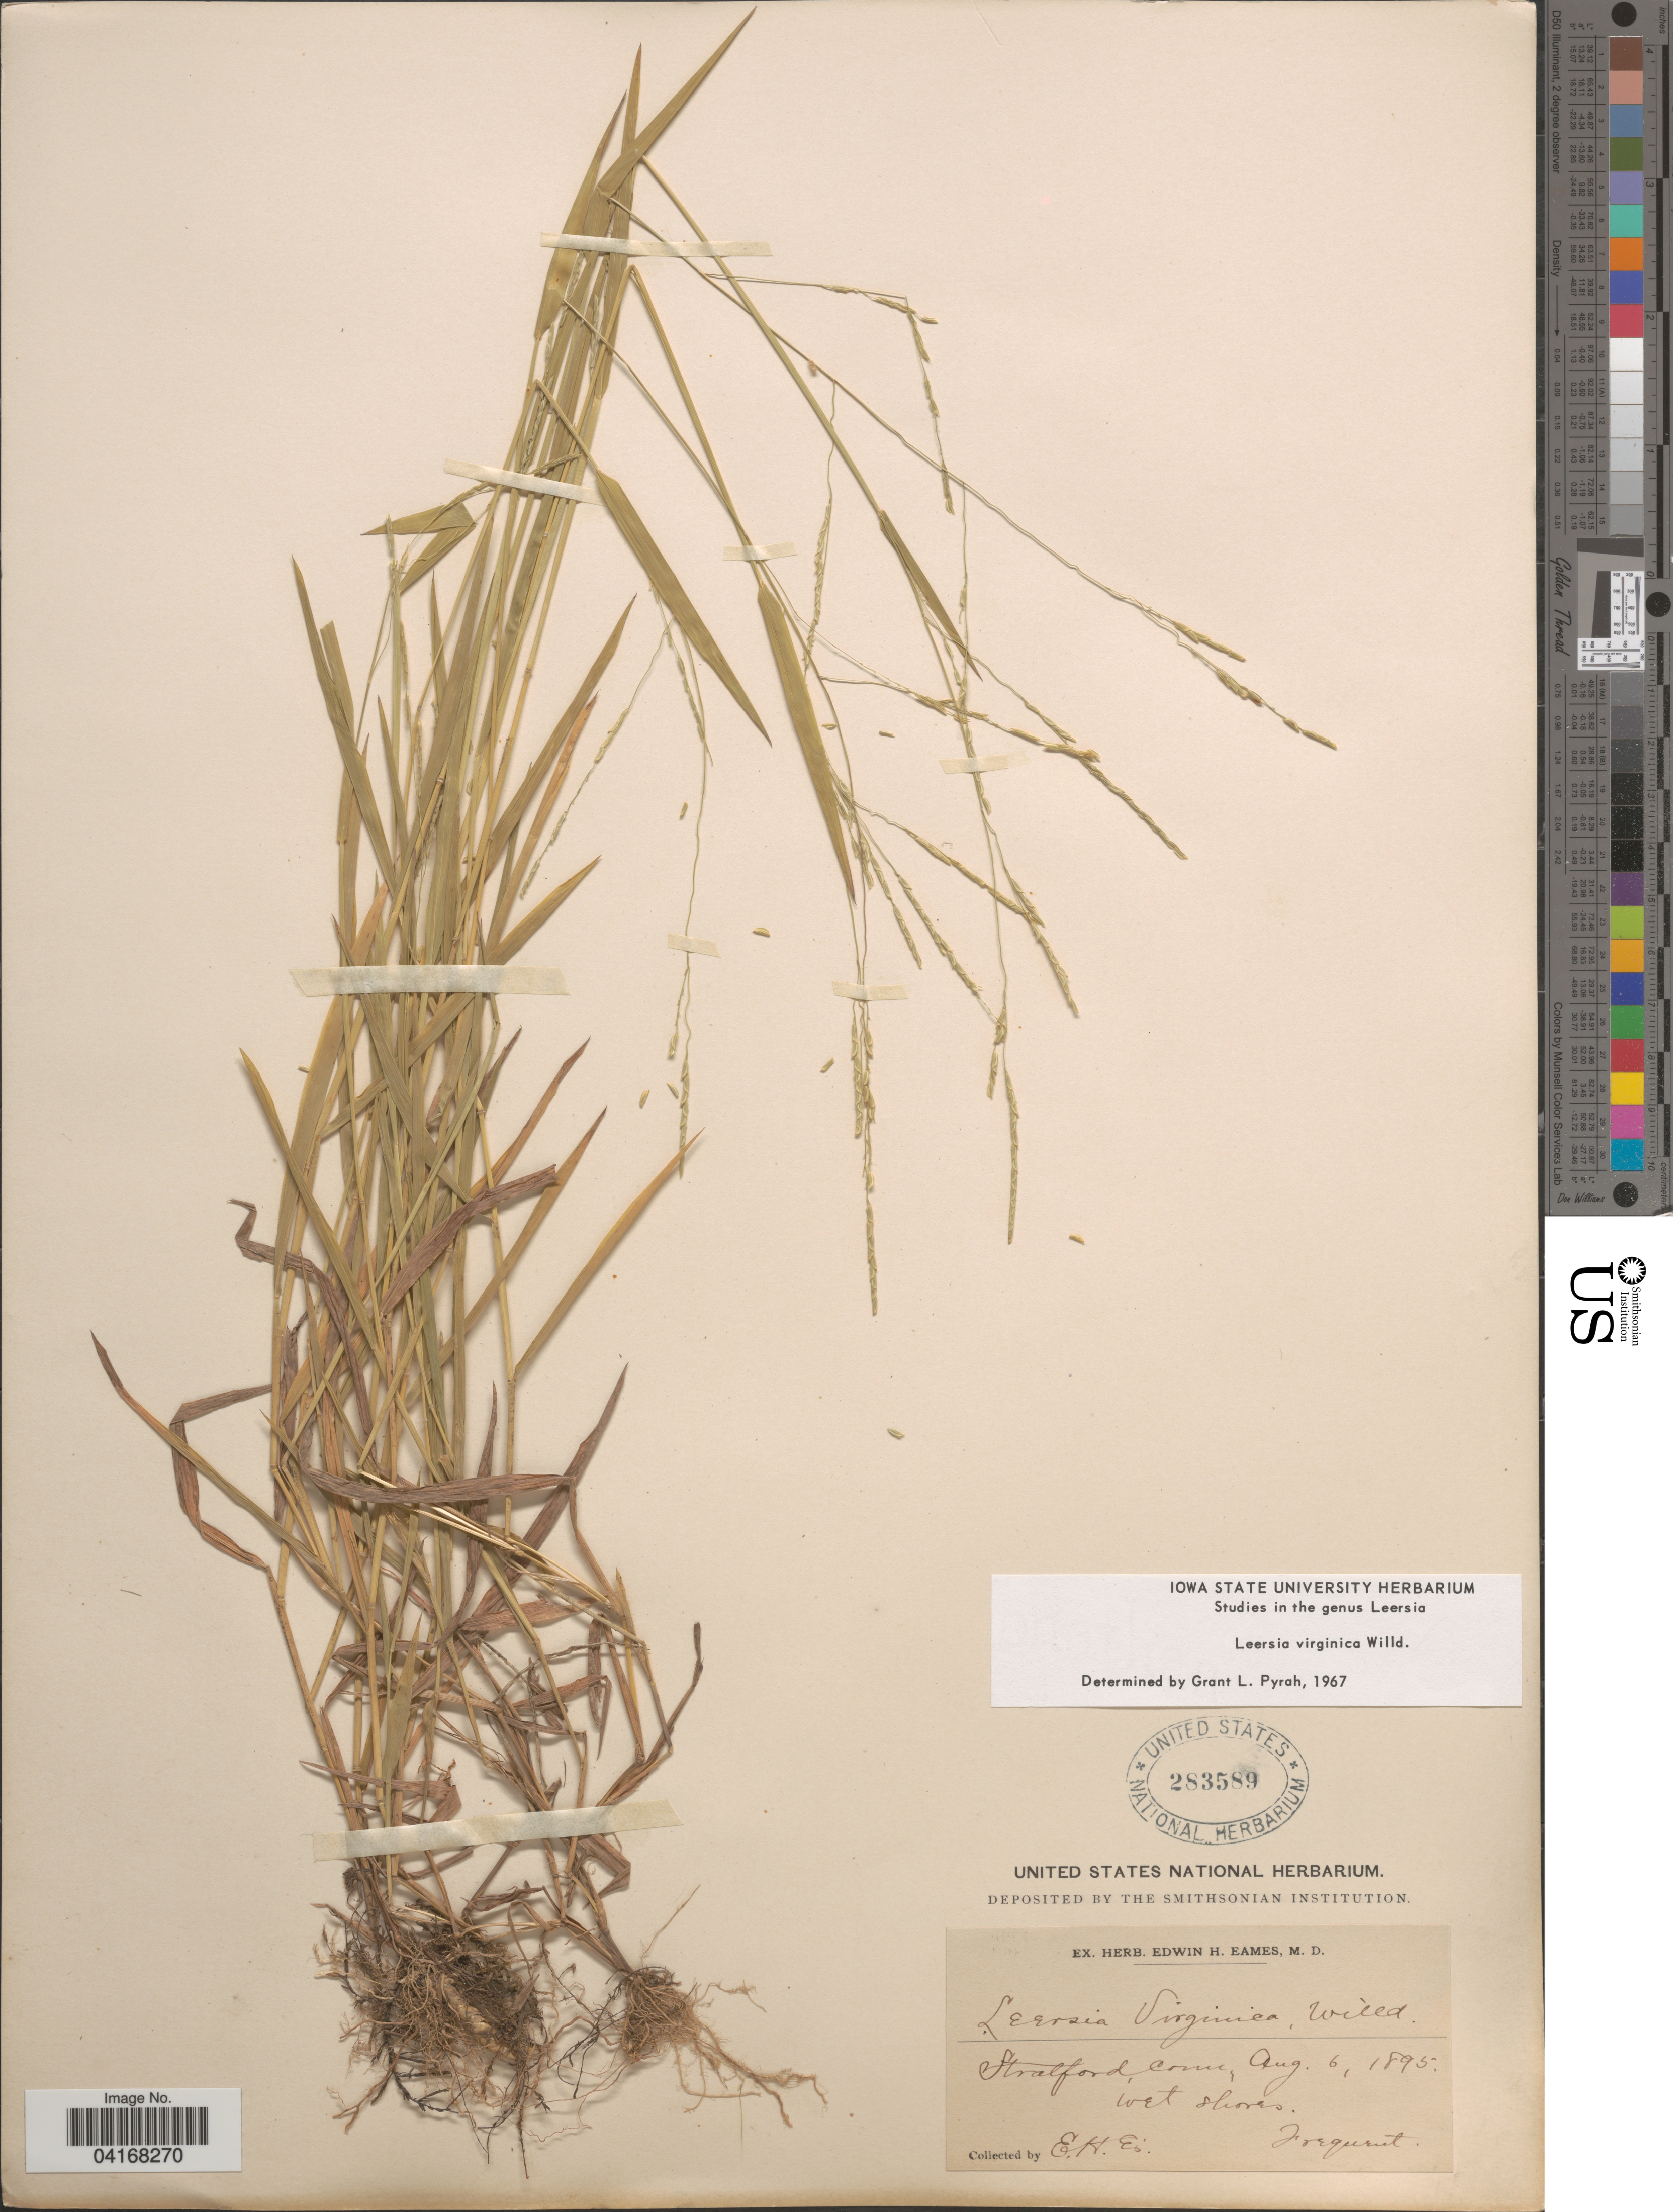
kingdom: Plantae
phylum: Tracheophyta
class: Liliopsida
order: Poales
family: Poaceae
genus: Leersia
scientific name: Leersia virginica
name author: Willd.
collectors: E. H. Eames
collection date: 1895-08-06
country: United States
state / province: Connecticut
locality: Stratford.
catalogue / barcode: US 283589